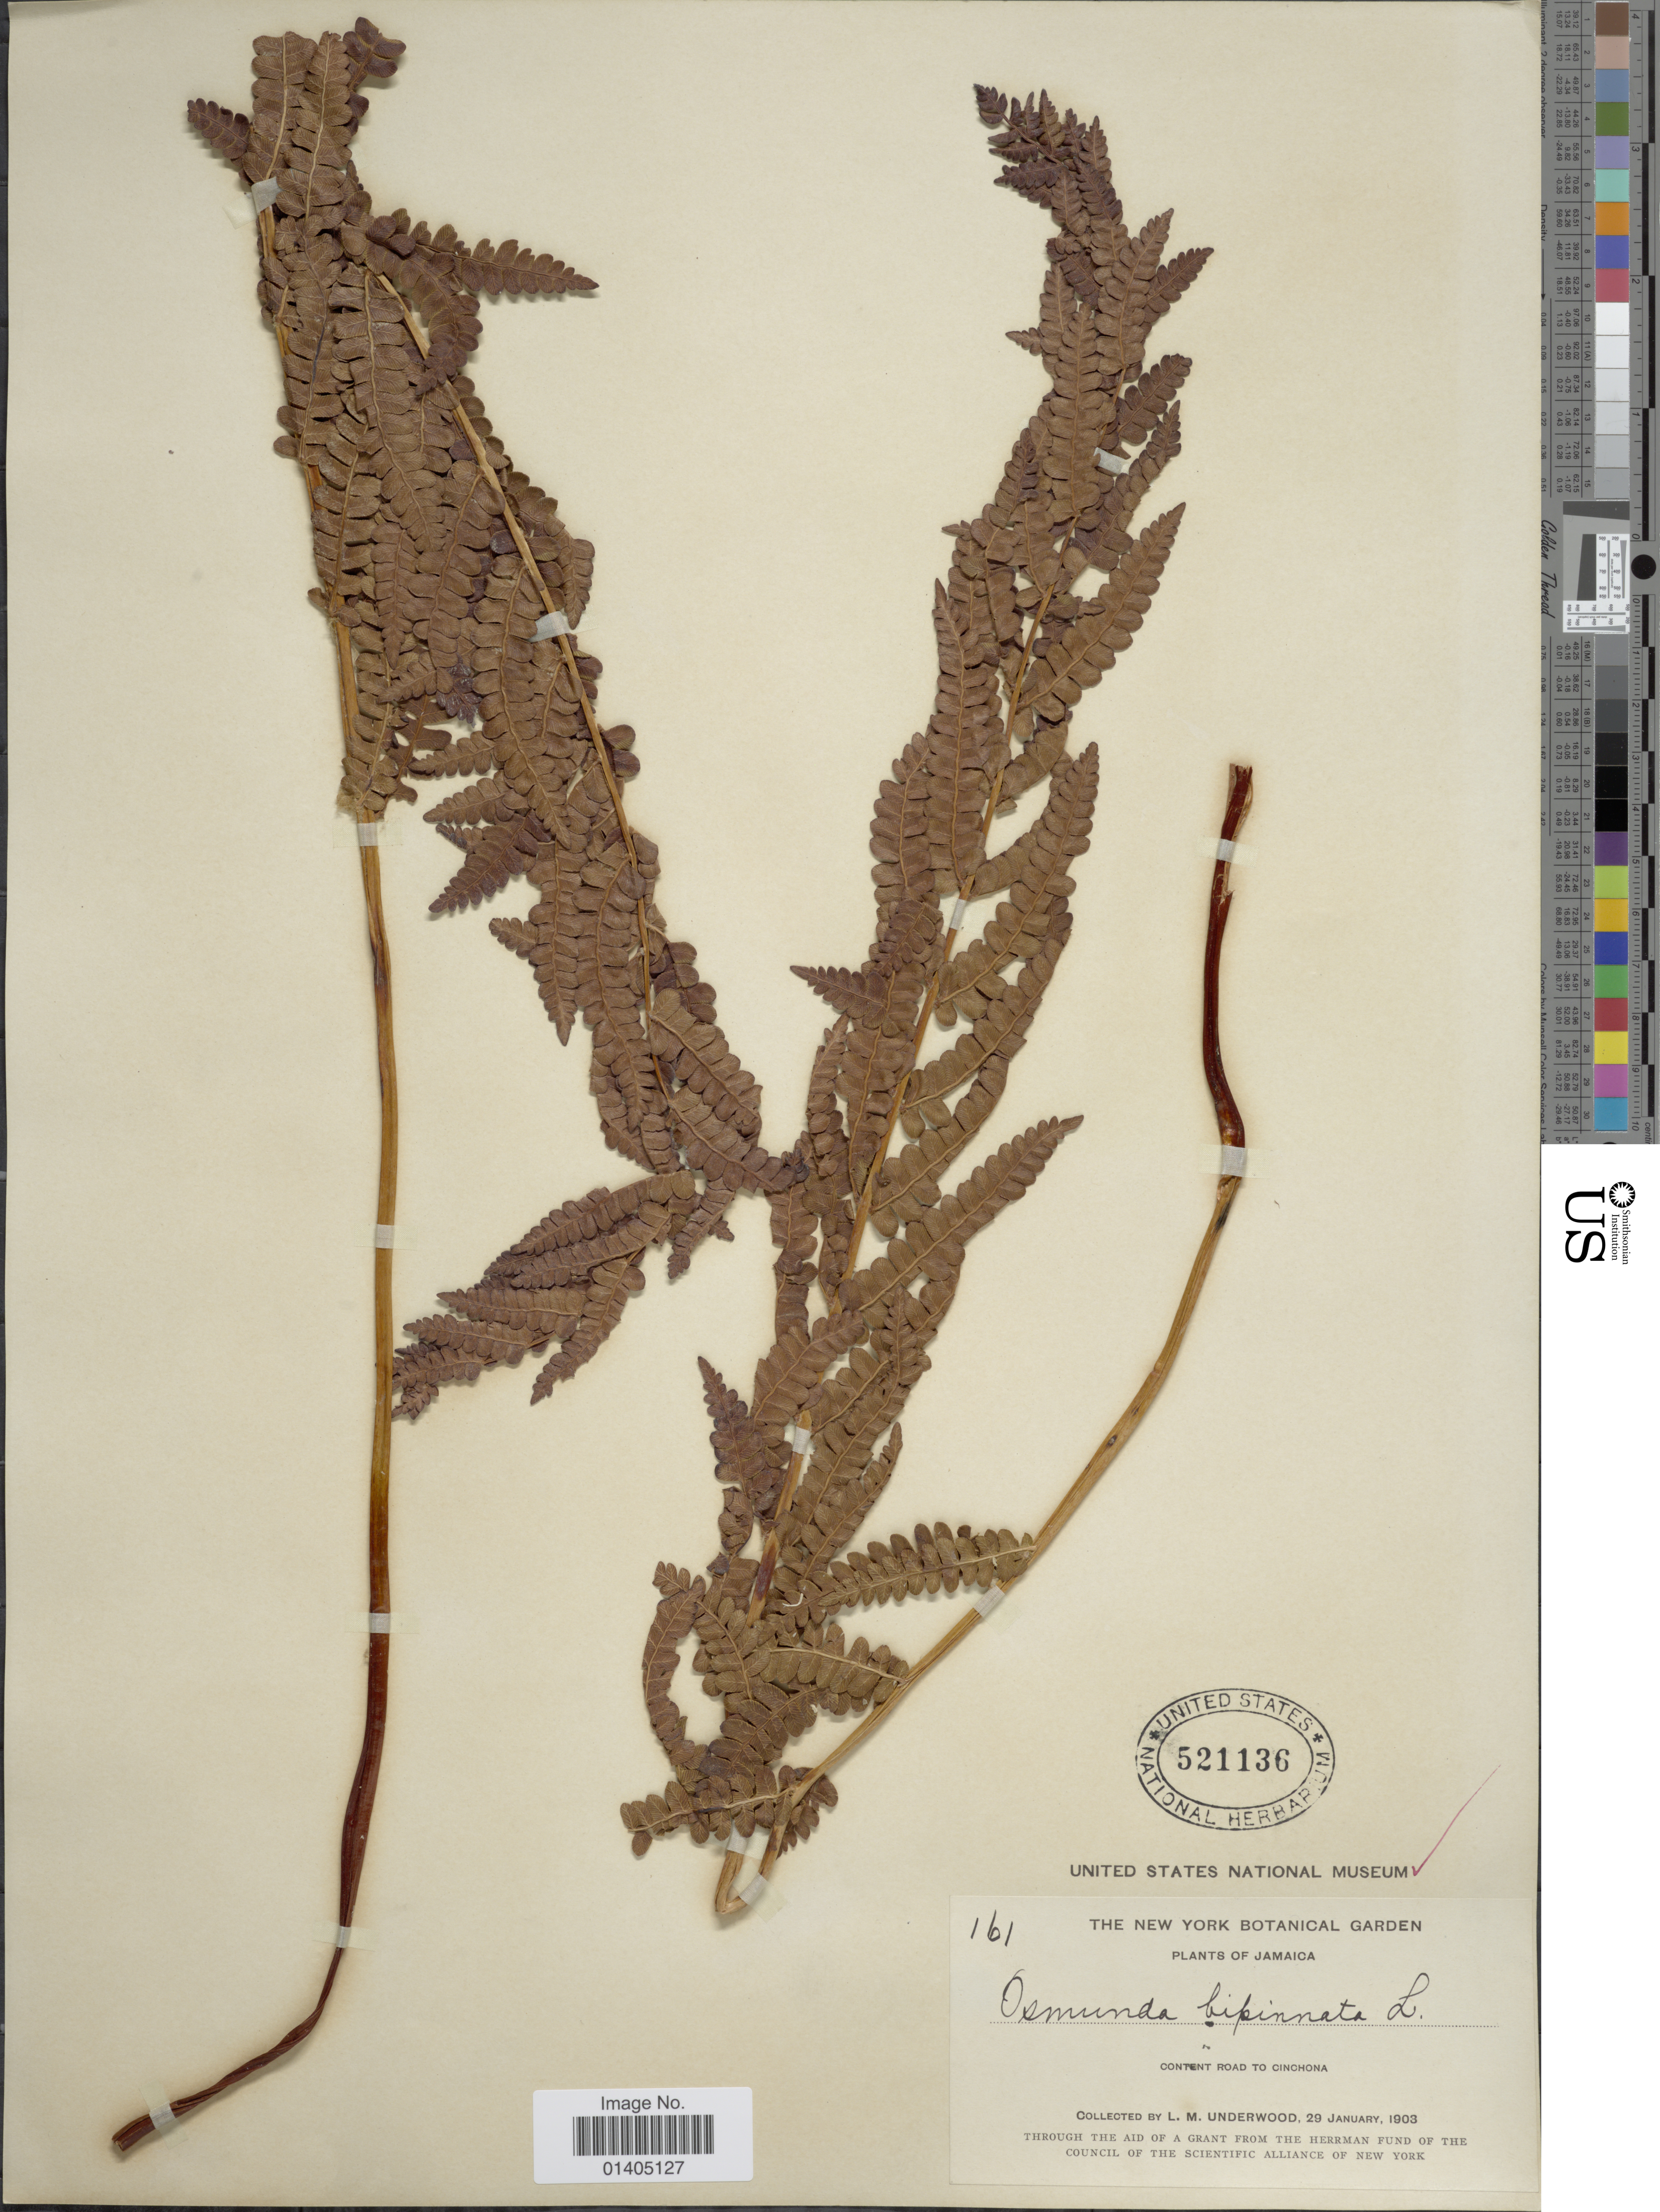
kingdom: Plantae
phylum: Tracheophyta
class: Polypodiopsida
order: Osmundales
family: Osmundaceae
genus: Osmundastrum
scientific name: Osmundastrum cinnamomeum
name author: (L.) C. Presl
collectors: L. M. Underwood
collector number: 161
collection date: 1903-01-29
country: Jamaica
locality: Content road to Cinchona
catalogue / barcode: US 521136